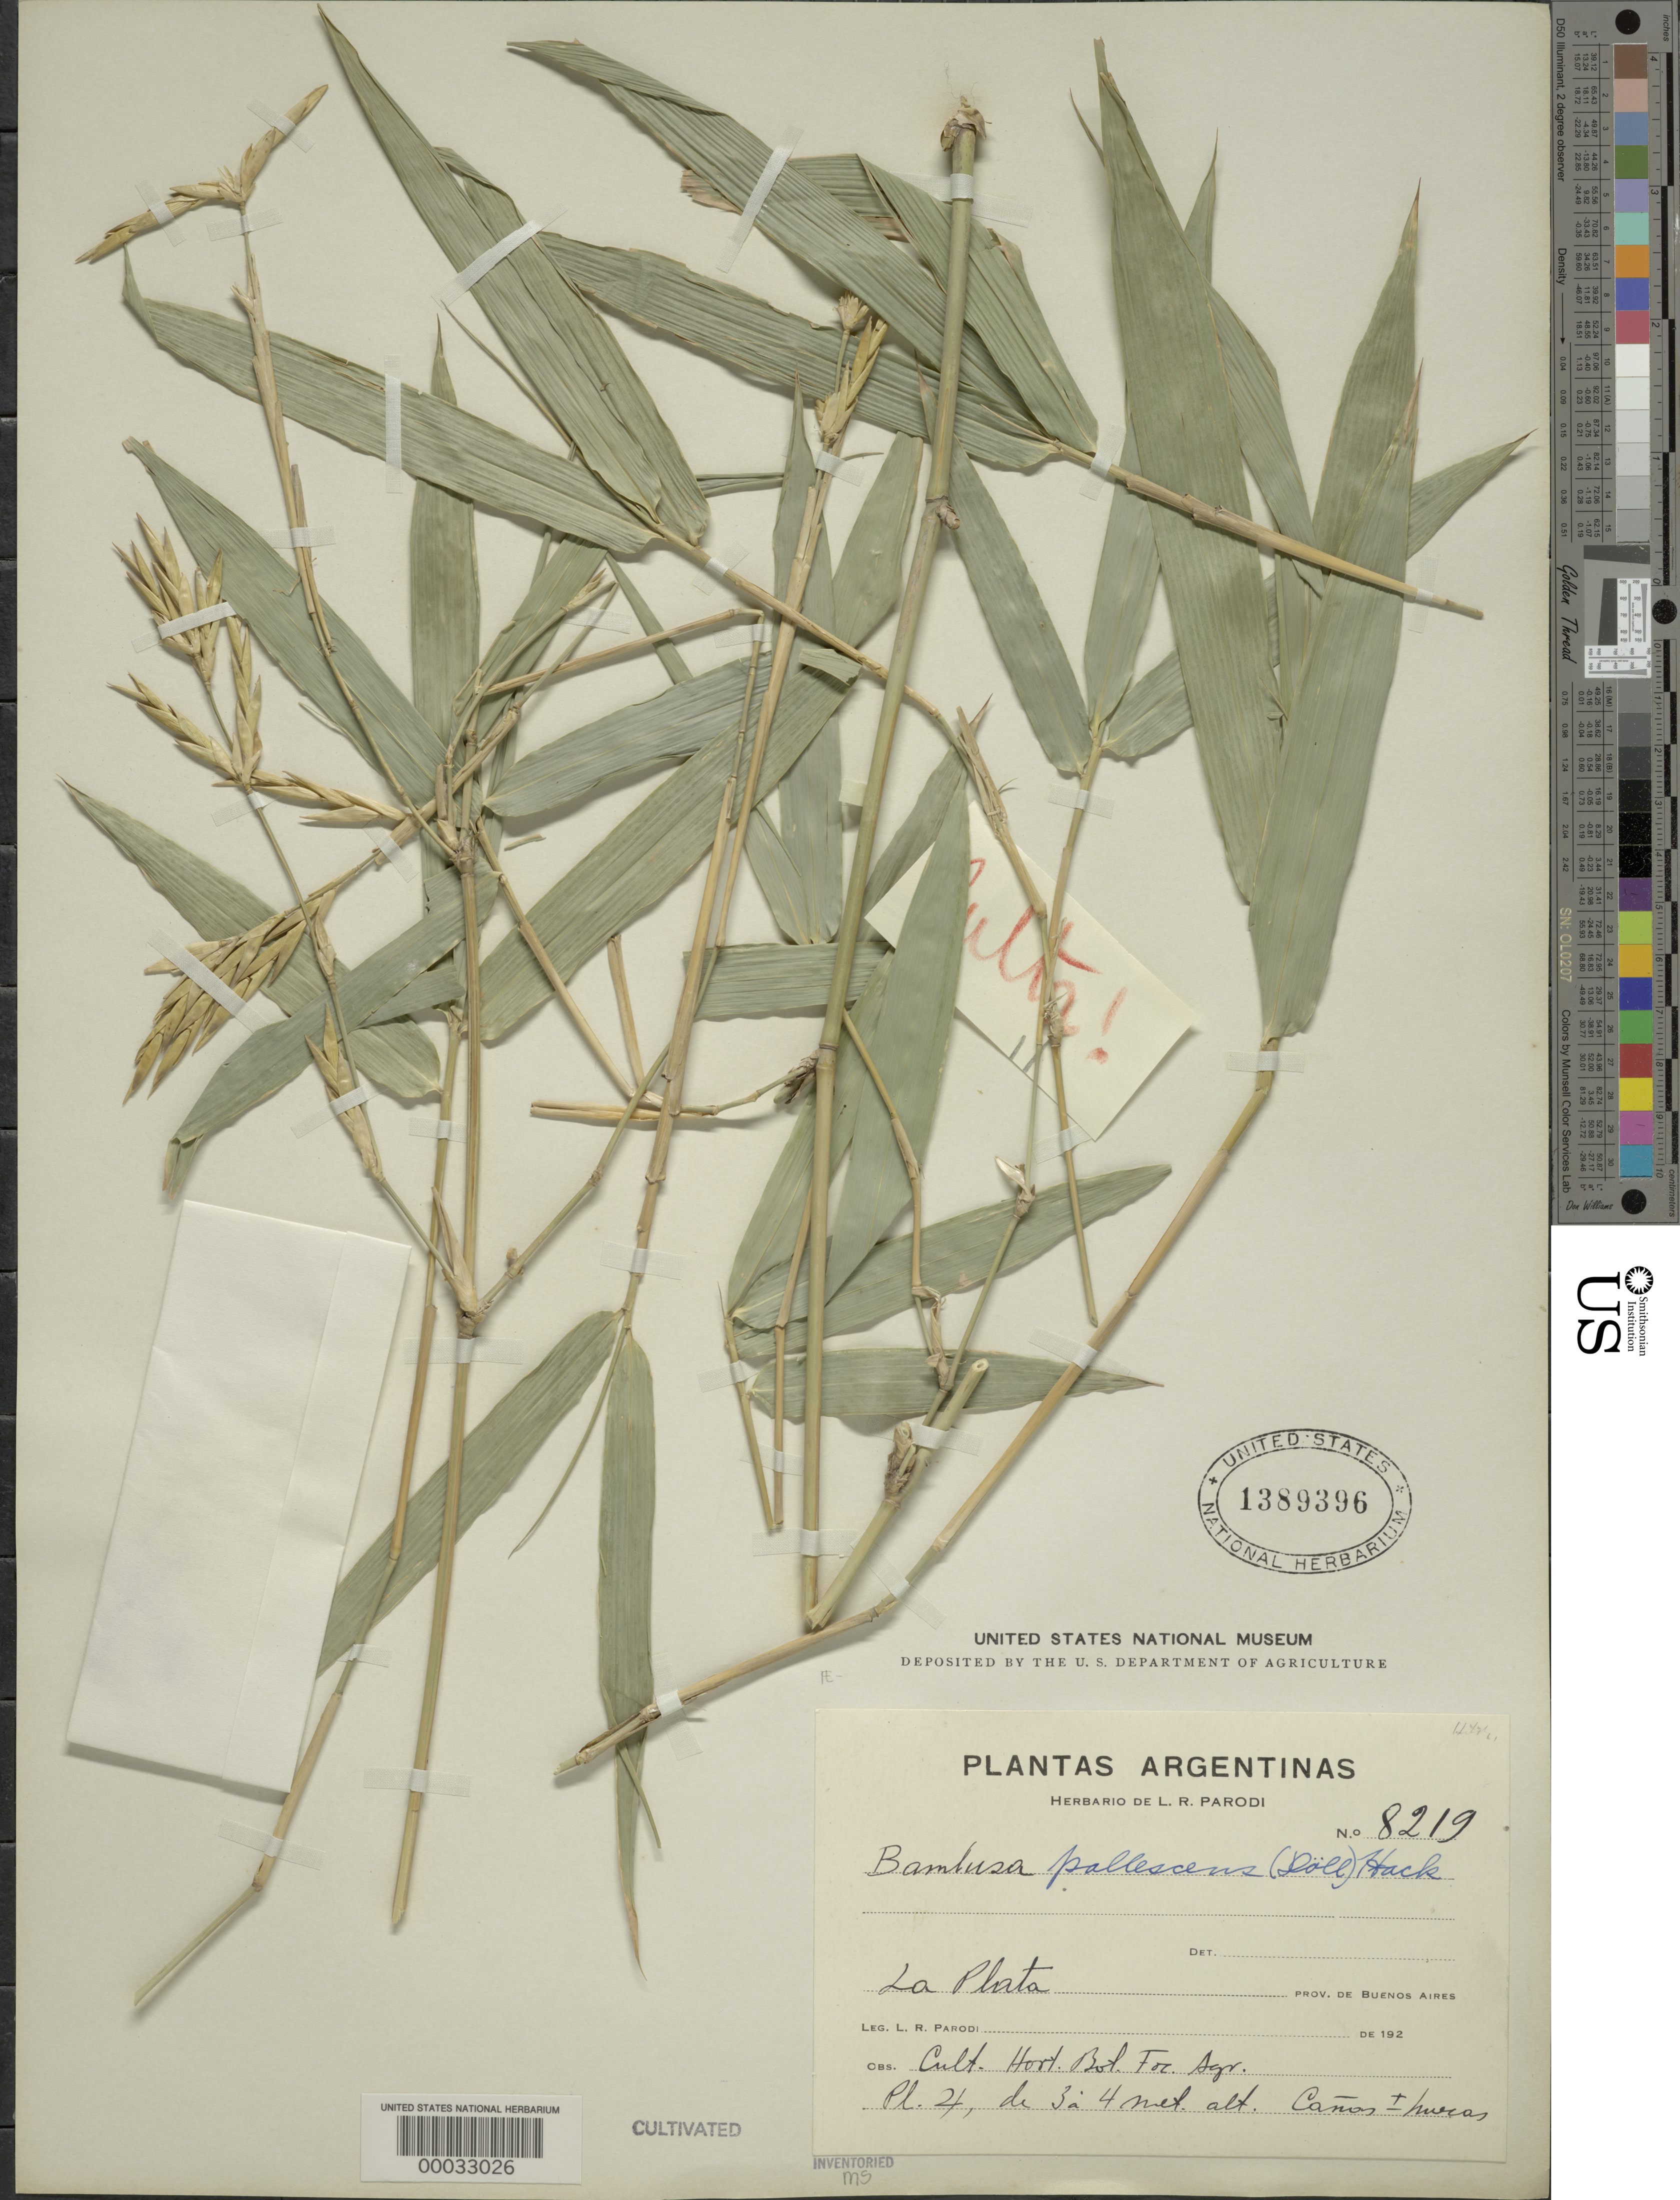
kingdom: Plantae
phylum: Tracheophyta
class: Liliopsida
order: Poales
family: Poaceae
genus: Bambusa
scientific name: Bambusa tuldoides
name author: Munro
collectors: L. R. Parodi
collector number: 8219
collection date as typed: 192-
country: Argentina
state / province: Buenos Aires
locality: La Plata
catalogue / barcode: US 1389396